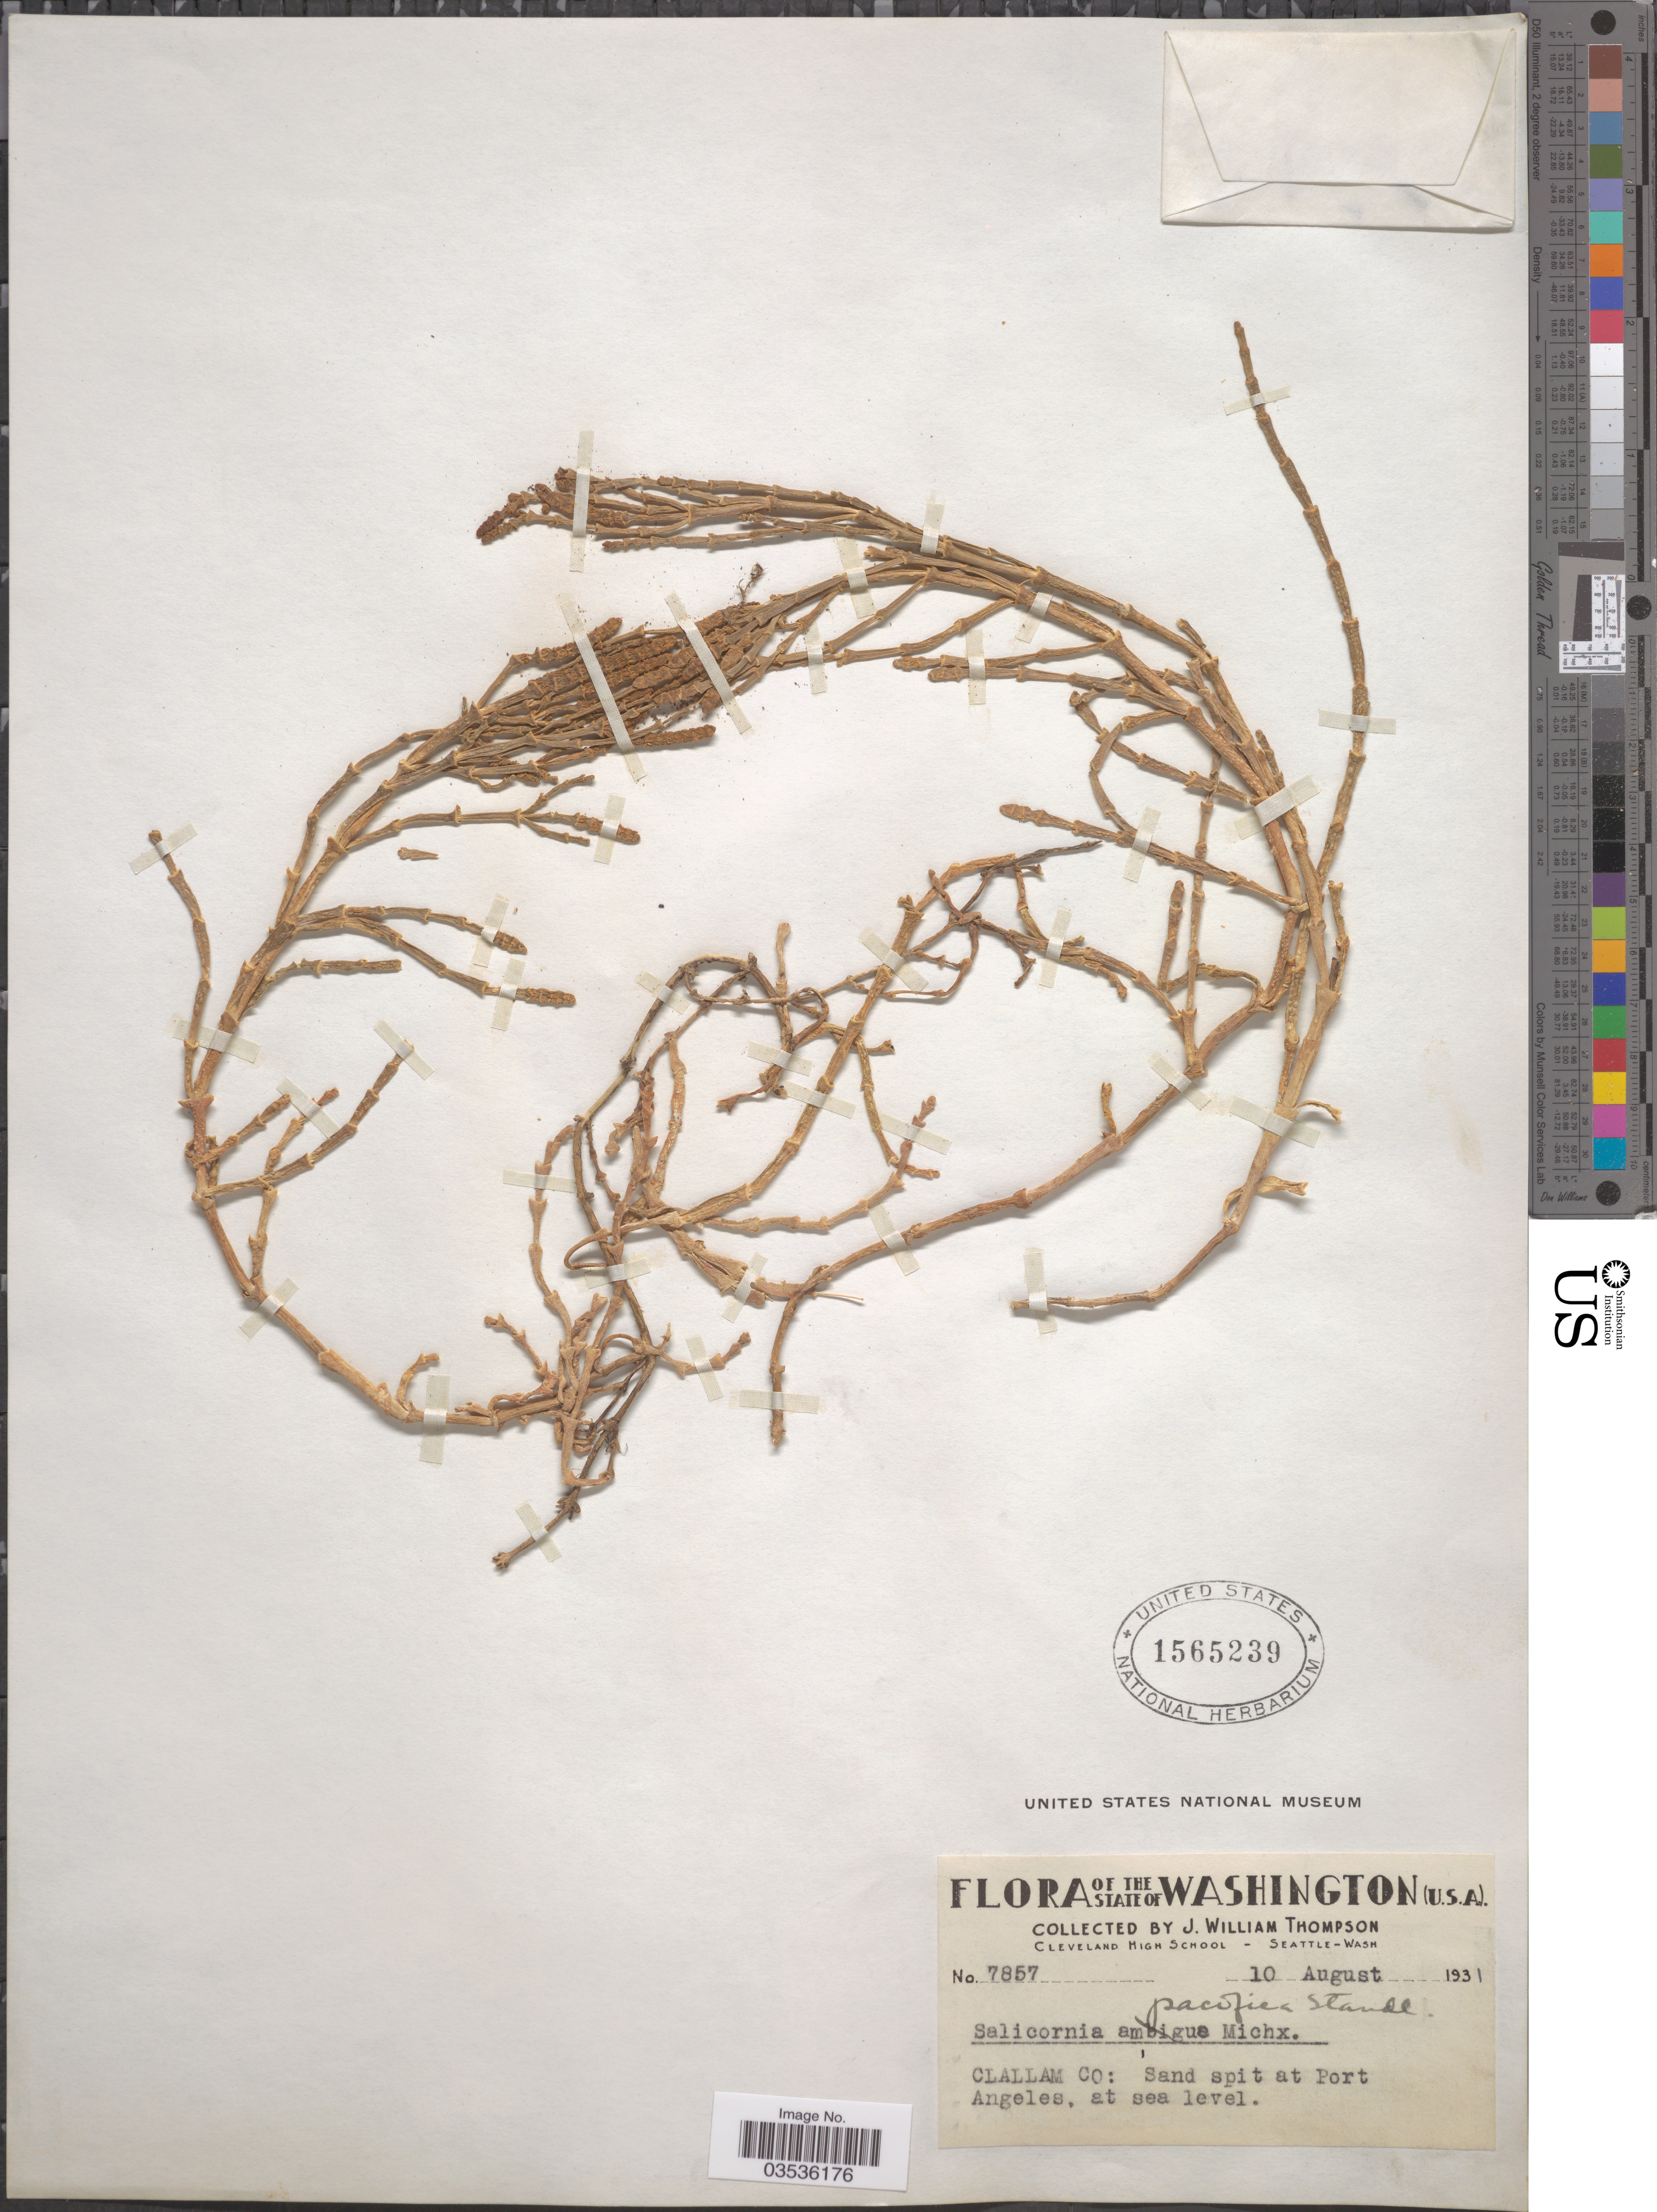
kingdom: Plantae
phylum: Tracheophyta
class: Magnoliopsida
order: Caryophyllales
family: Amaranthaceae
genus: Salicornia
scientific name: Salicornia pacifica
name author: Standl.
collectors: J. W. Thompson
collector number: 7857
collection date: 1931-08-10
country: United States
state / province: Washington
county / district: Clallam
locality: Clallam Co: Sand spit at Port Angeles.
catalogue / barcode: US 1565239